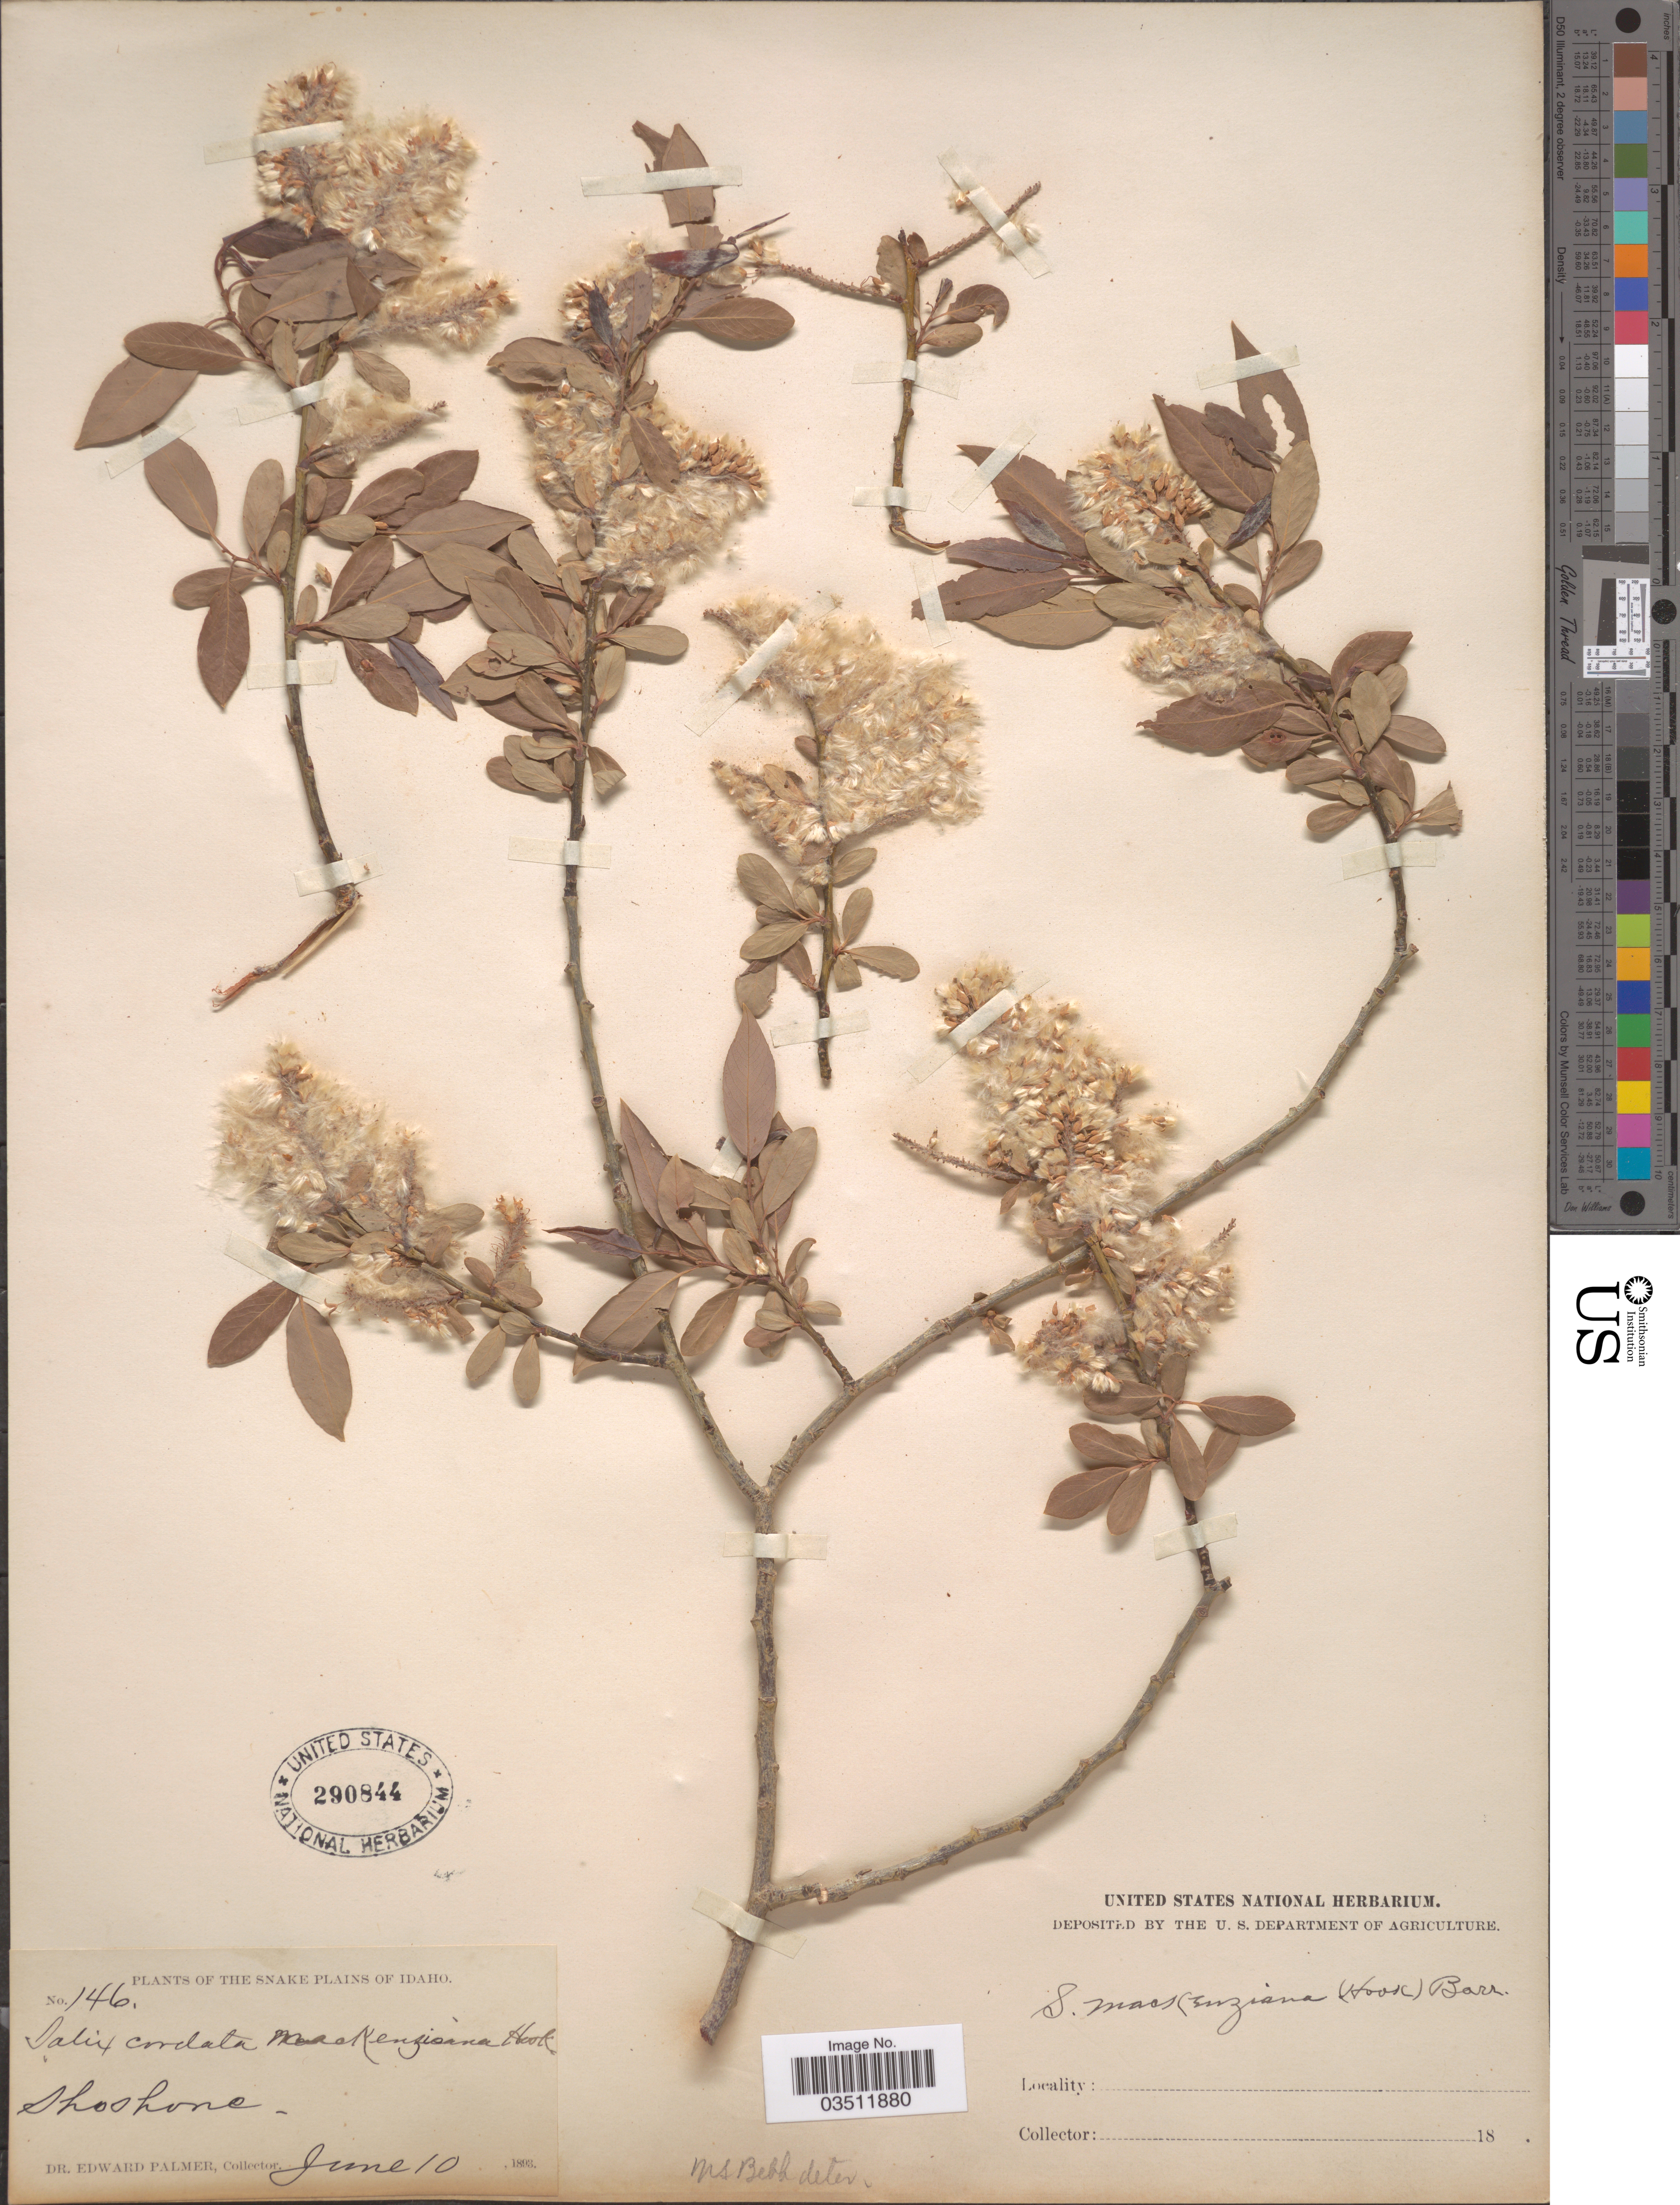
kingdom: Plantae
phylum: Tracheophyta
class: Magnoliopsida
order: Malpighiales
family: Salicaceae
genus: Salix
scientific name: Salix mackenziana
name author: (Hook.) Barratt ex Hook.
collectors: E. Palmer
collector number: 146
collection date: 1893-06-10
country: United States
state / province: Idaho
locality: Shoshone.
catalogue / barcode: US 290844